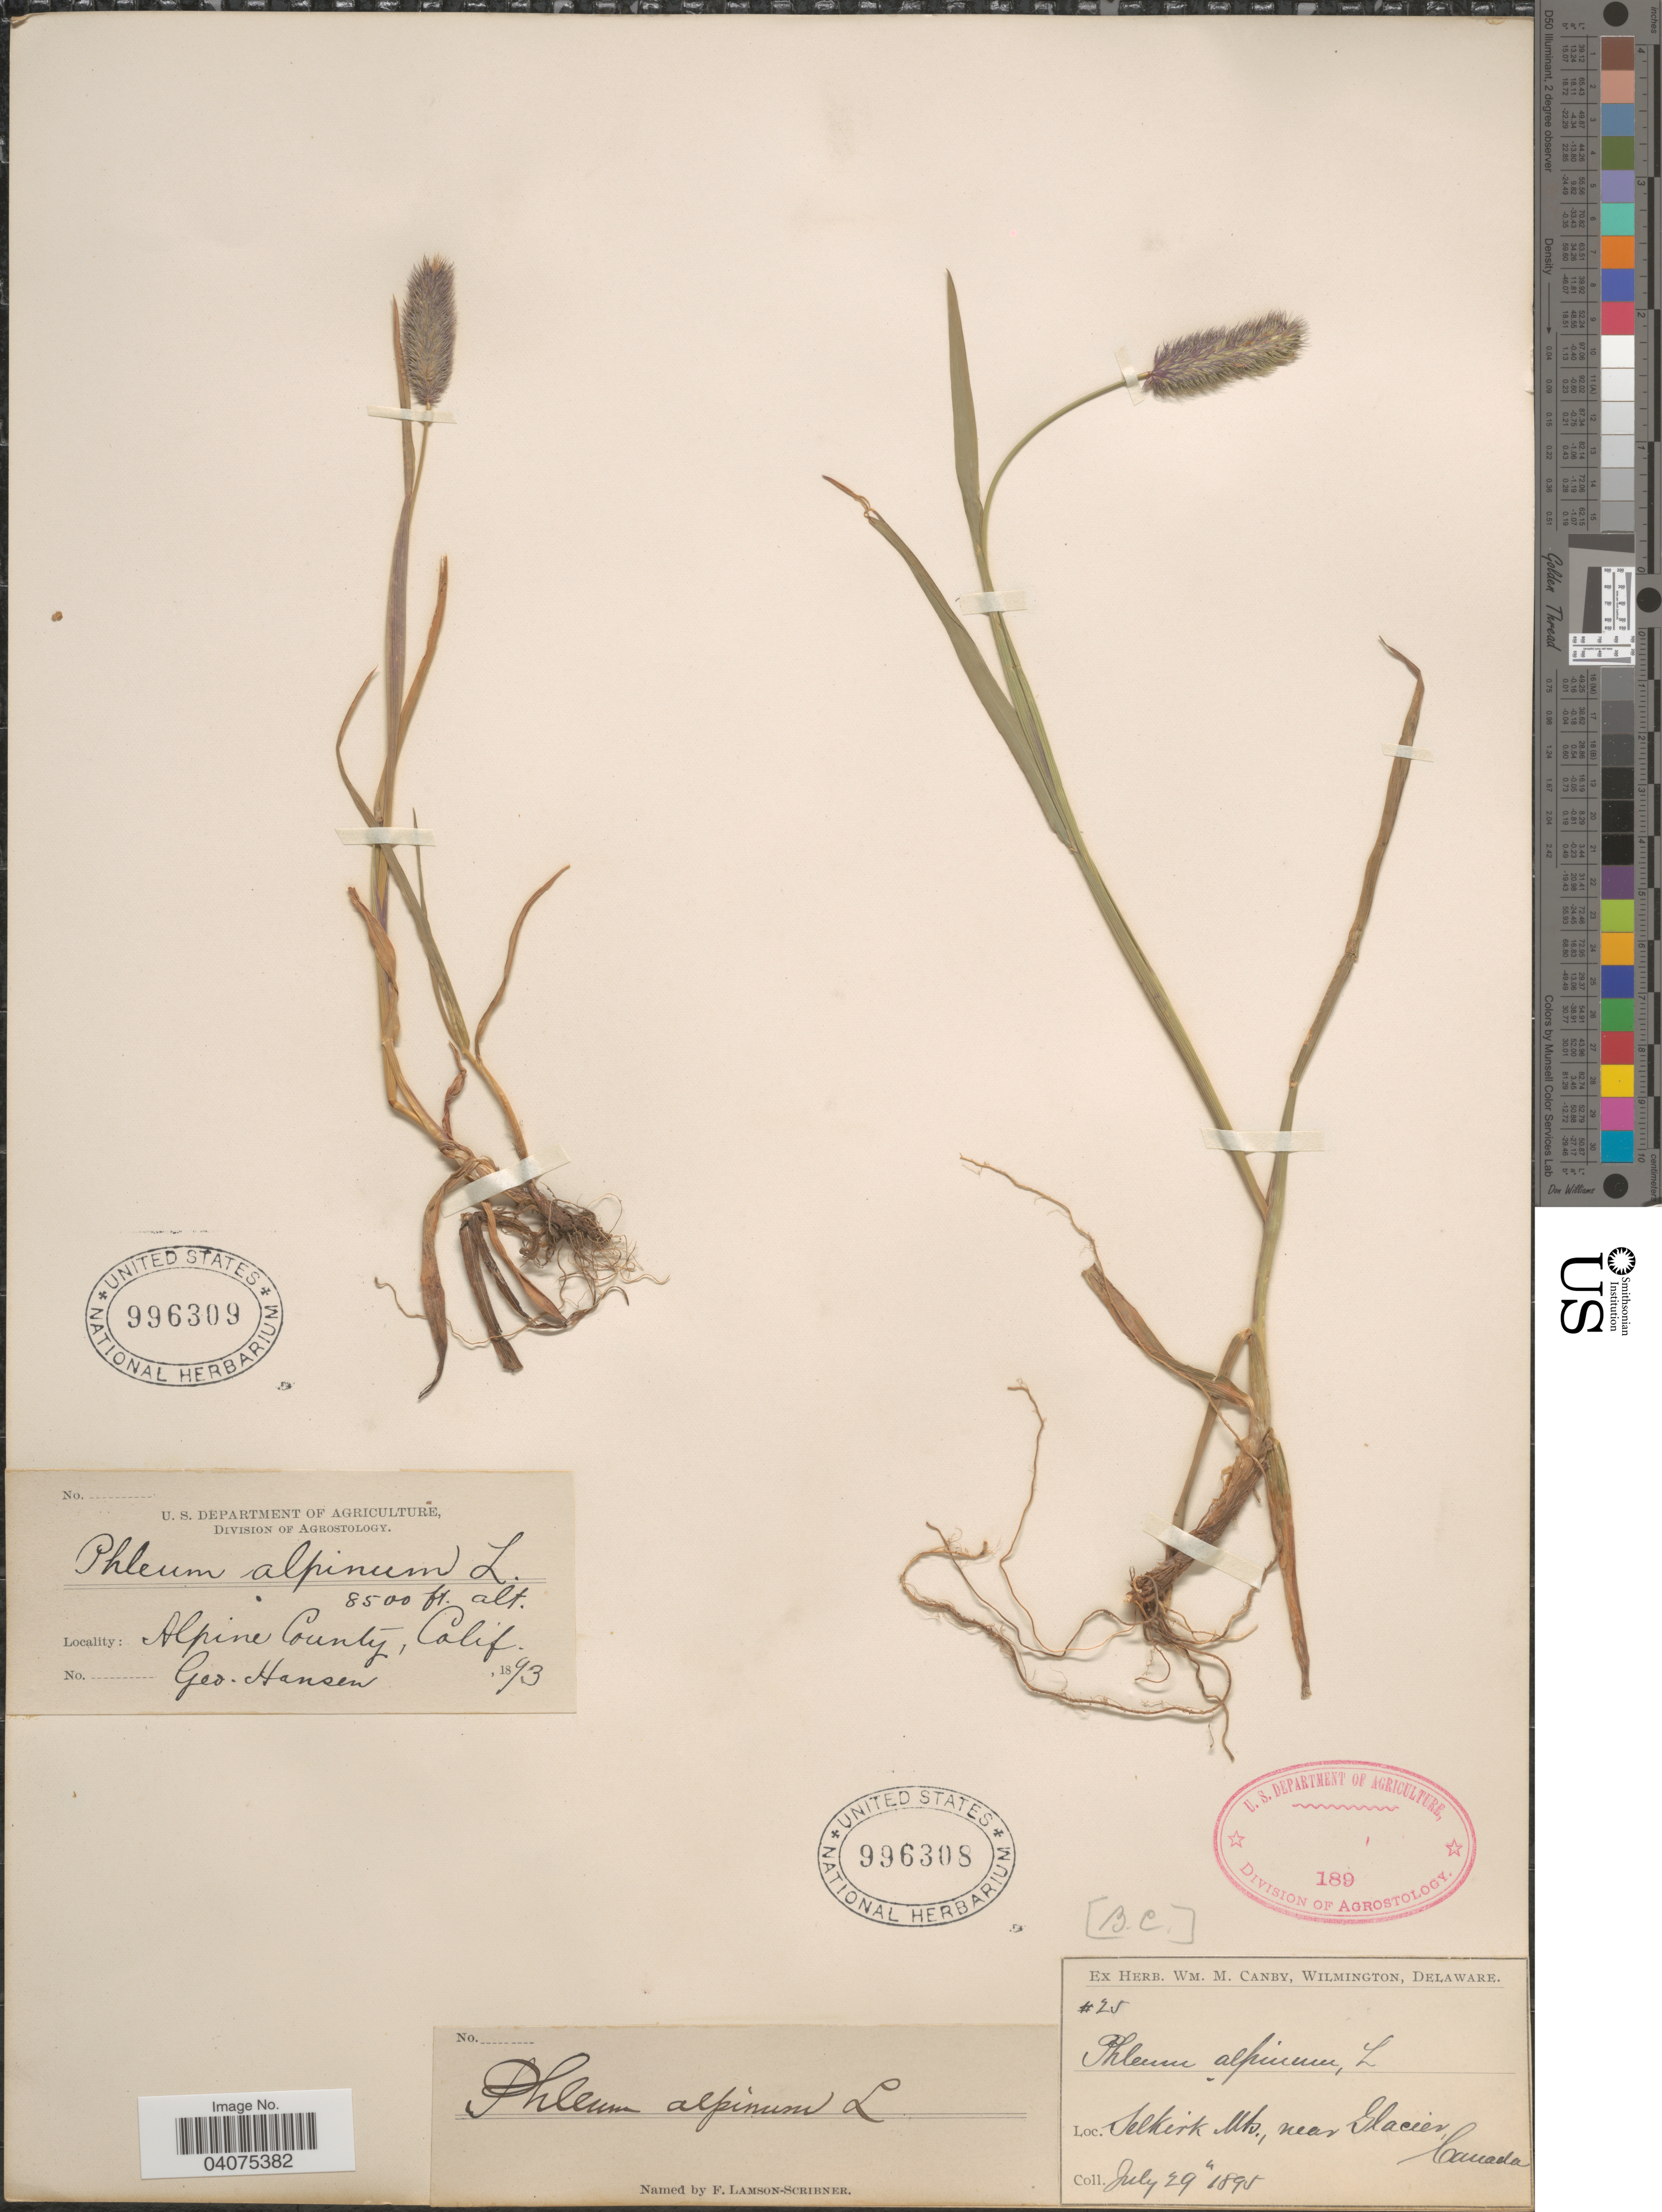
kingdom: Plantae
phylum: Tracheophyta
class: Liliopsida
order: Poales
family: Poaceae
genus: Phleum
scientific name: Phleum alpinum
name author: L.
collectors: G. Hansen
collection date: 1893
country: United States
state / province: California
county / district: Alpine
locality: Alpine County.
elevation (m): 2591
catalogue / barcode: US 996309